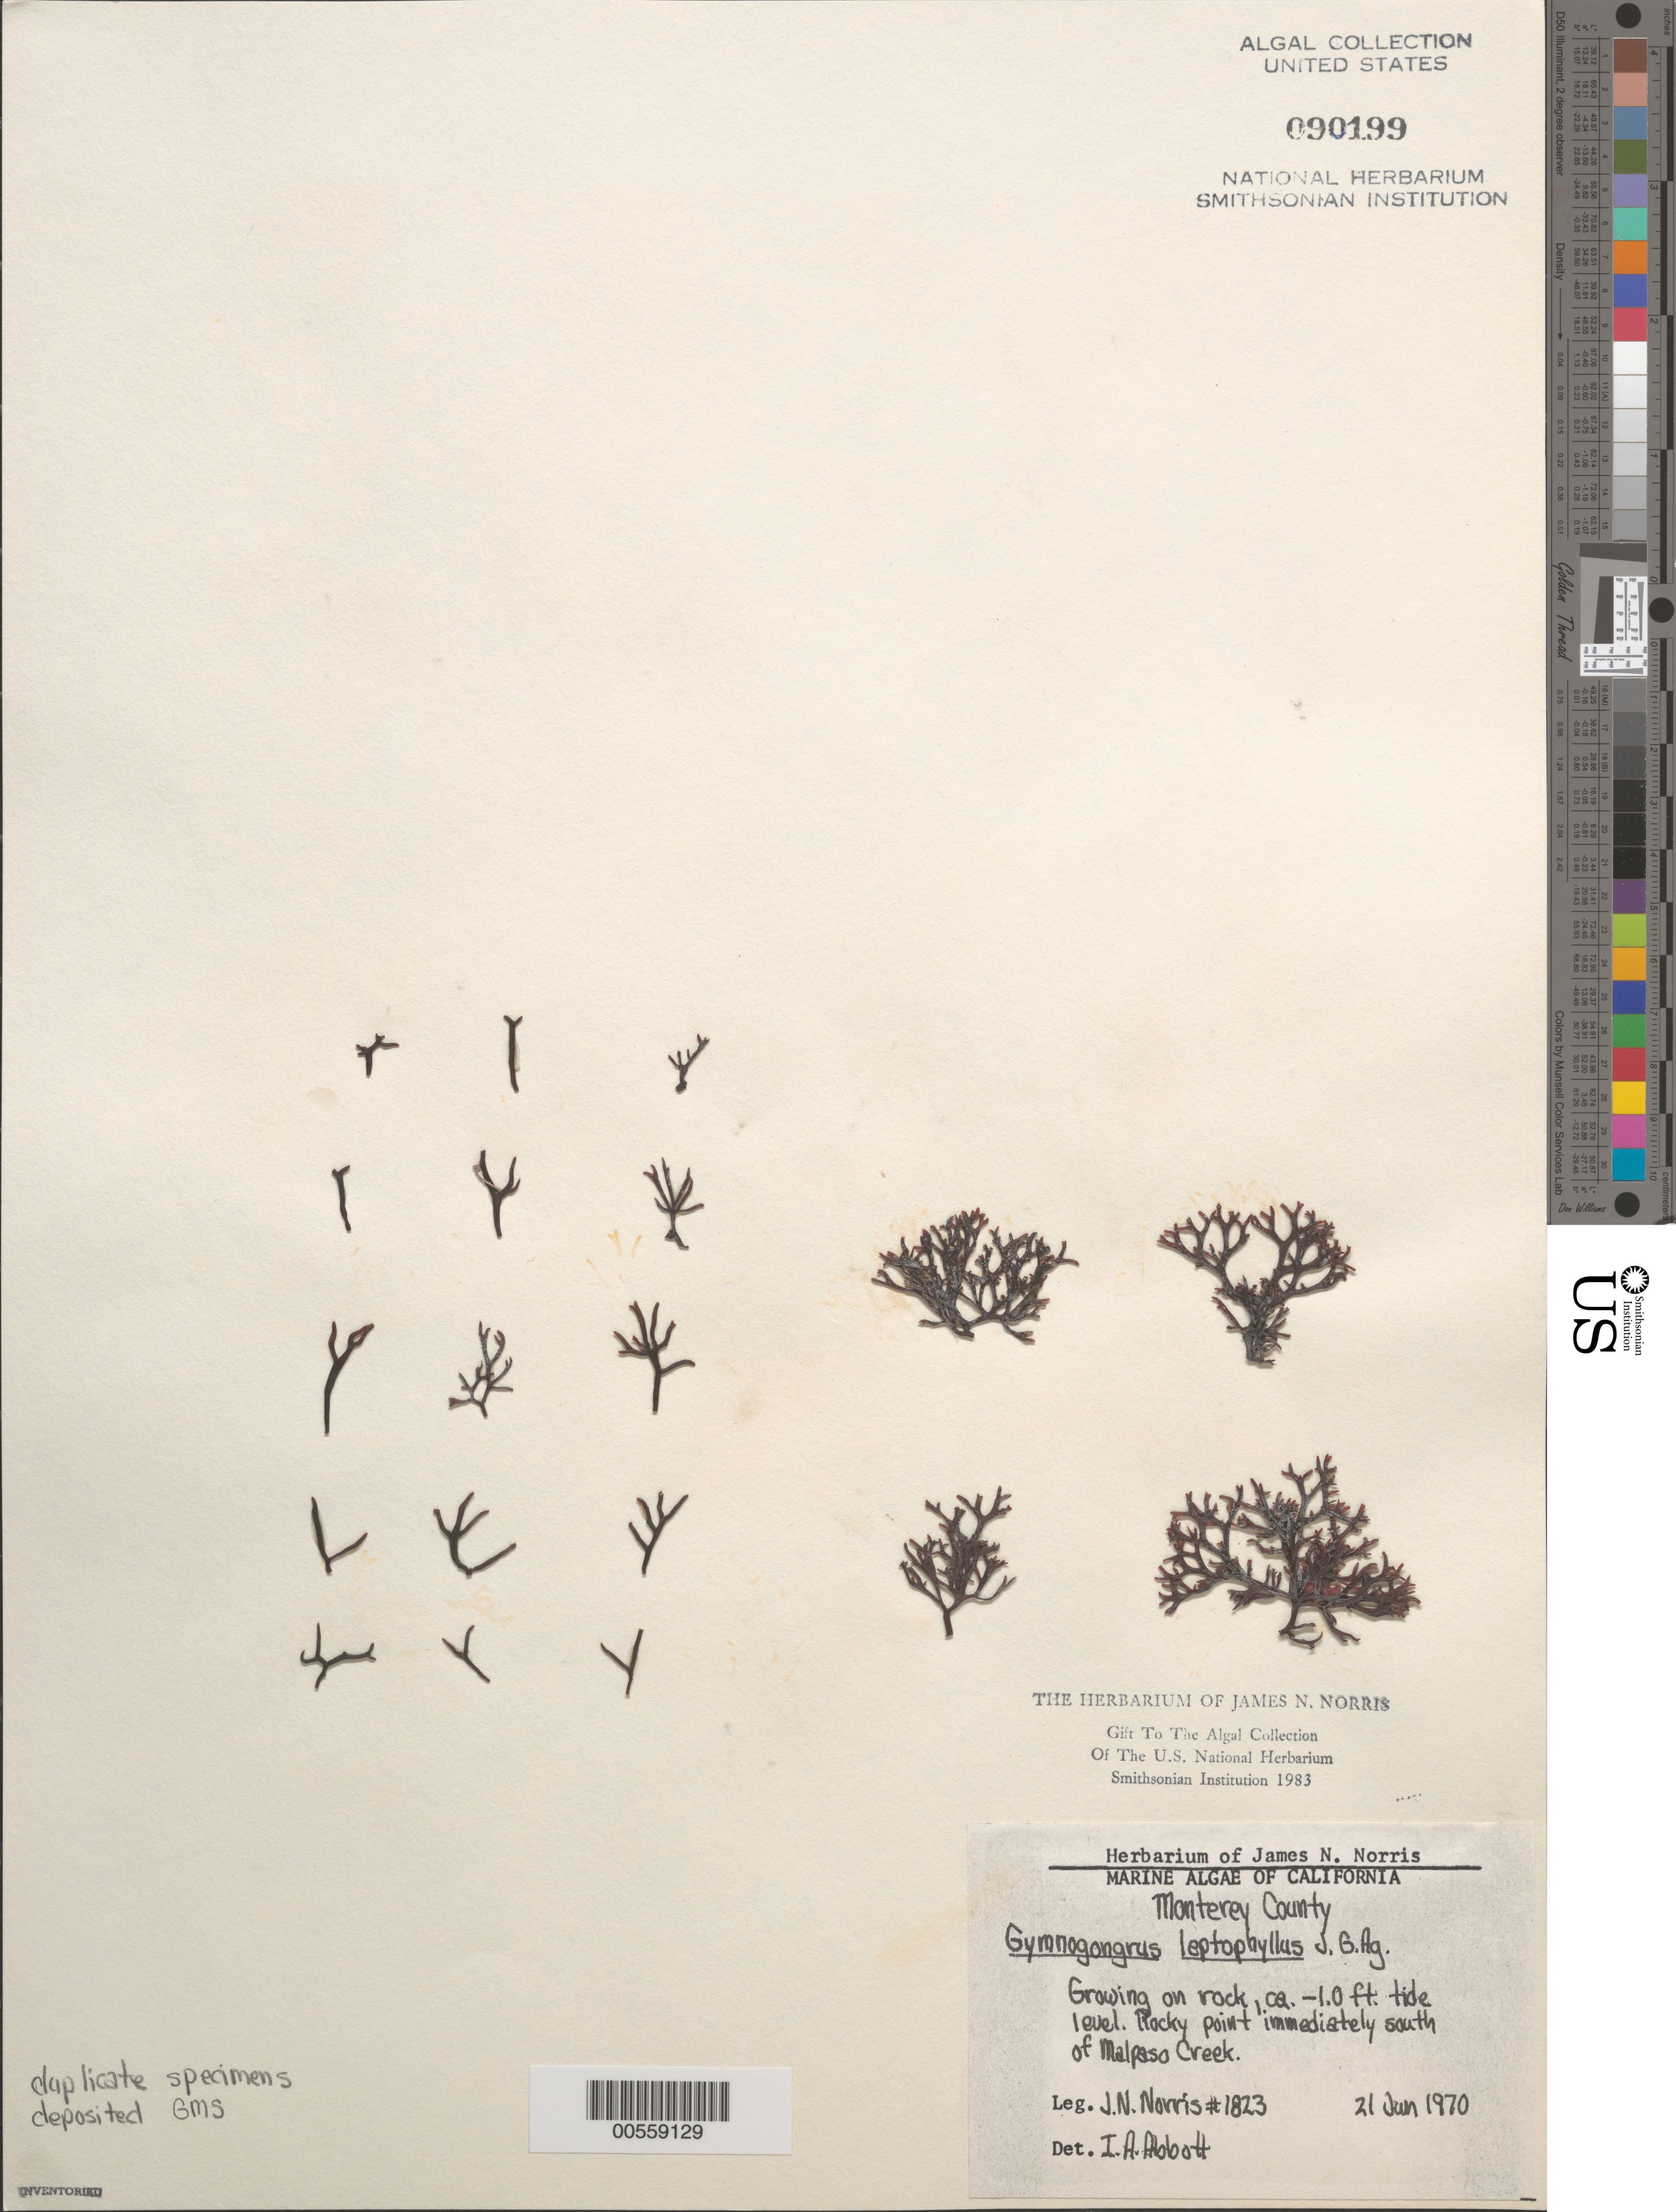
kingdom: Plantae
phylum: Rhodophyta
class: Florideophyceae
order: Gigartinales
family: Phyllophoraceae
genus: Besa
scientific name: Besa leptophylla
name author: (J. Agardh) M.S.Calderon & K.A. Miller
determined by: Algae name updating Project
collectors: J. N. Norris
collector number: JN-1823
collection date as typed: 21 Jun 1970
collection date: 1970-06-21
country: United States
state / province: California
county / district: Monterey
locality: South of Malpaso Creek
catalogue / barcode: US 90199